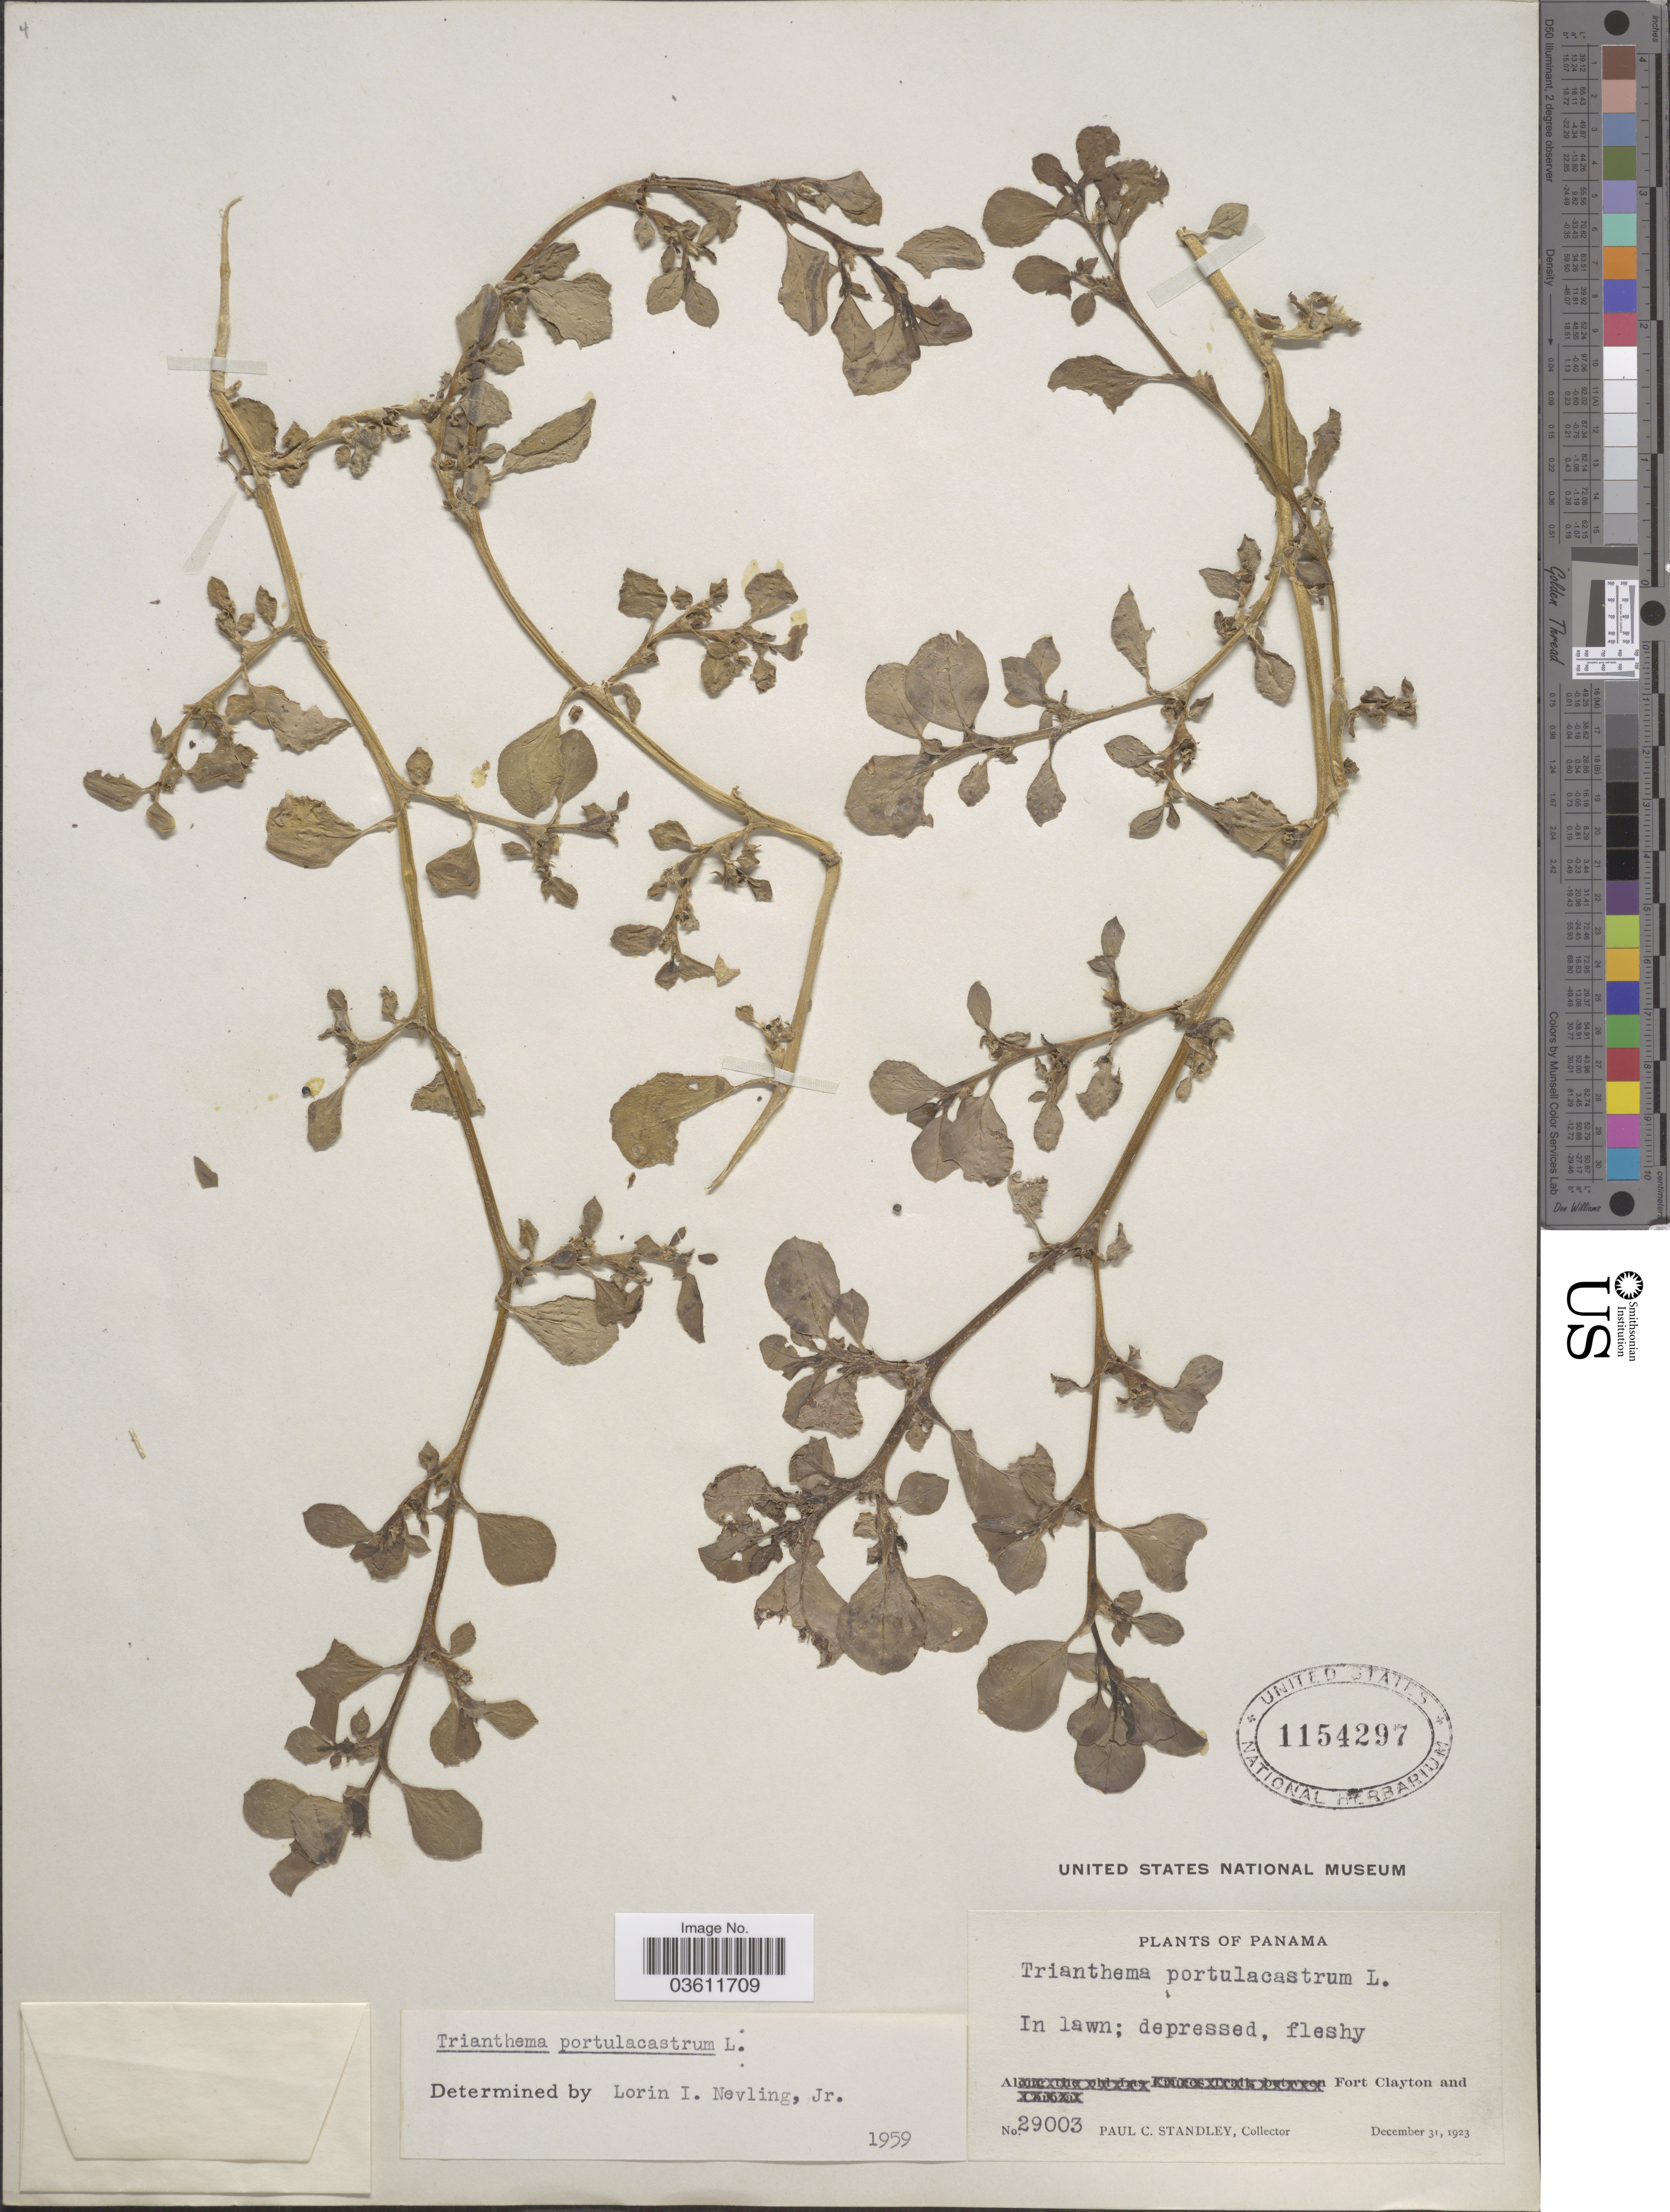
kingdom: Plantae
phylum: Tracheophyta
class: Magnoliopsida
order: Caryophyllales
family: Aizoaceae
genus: Trianthema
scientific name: Trianthema portulacastrum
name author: L.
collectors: P. C. Standley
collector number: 29003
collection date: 1923-12-31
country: Panama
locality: Fort Clayton and [unsure placement].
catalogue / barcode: US 1154297